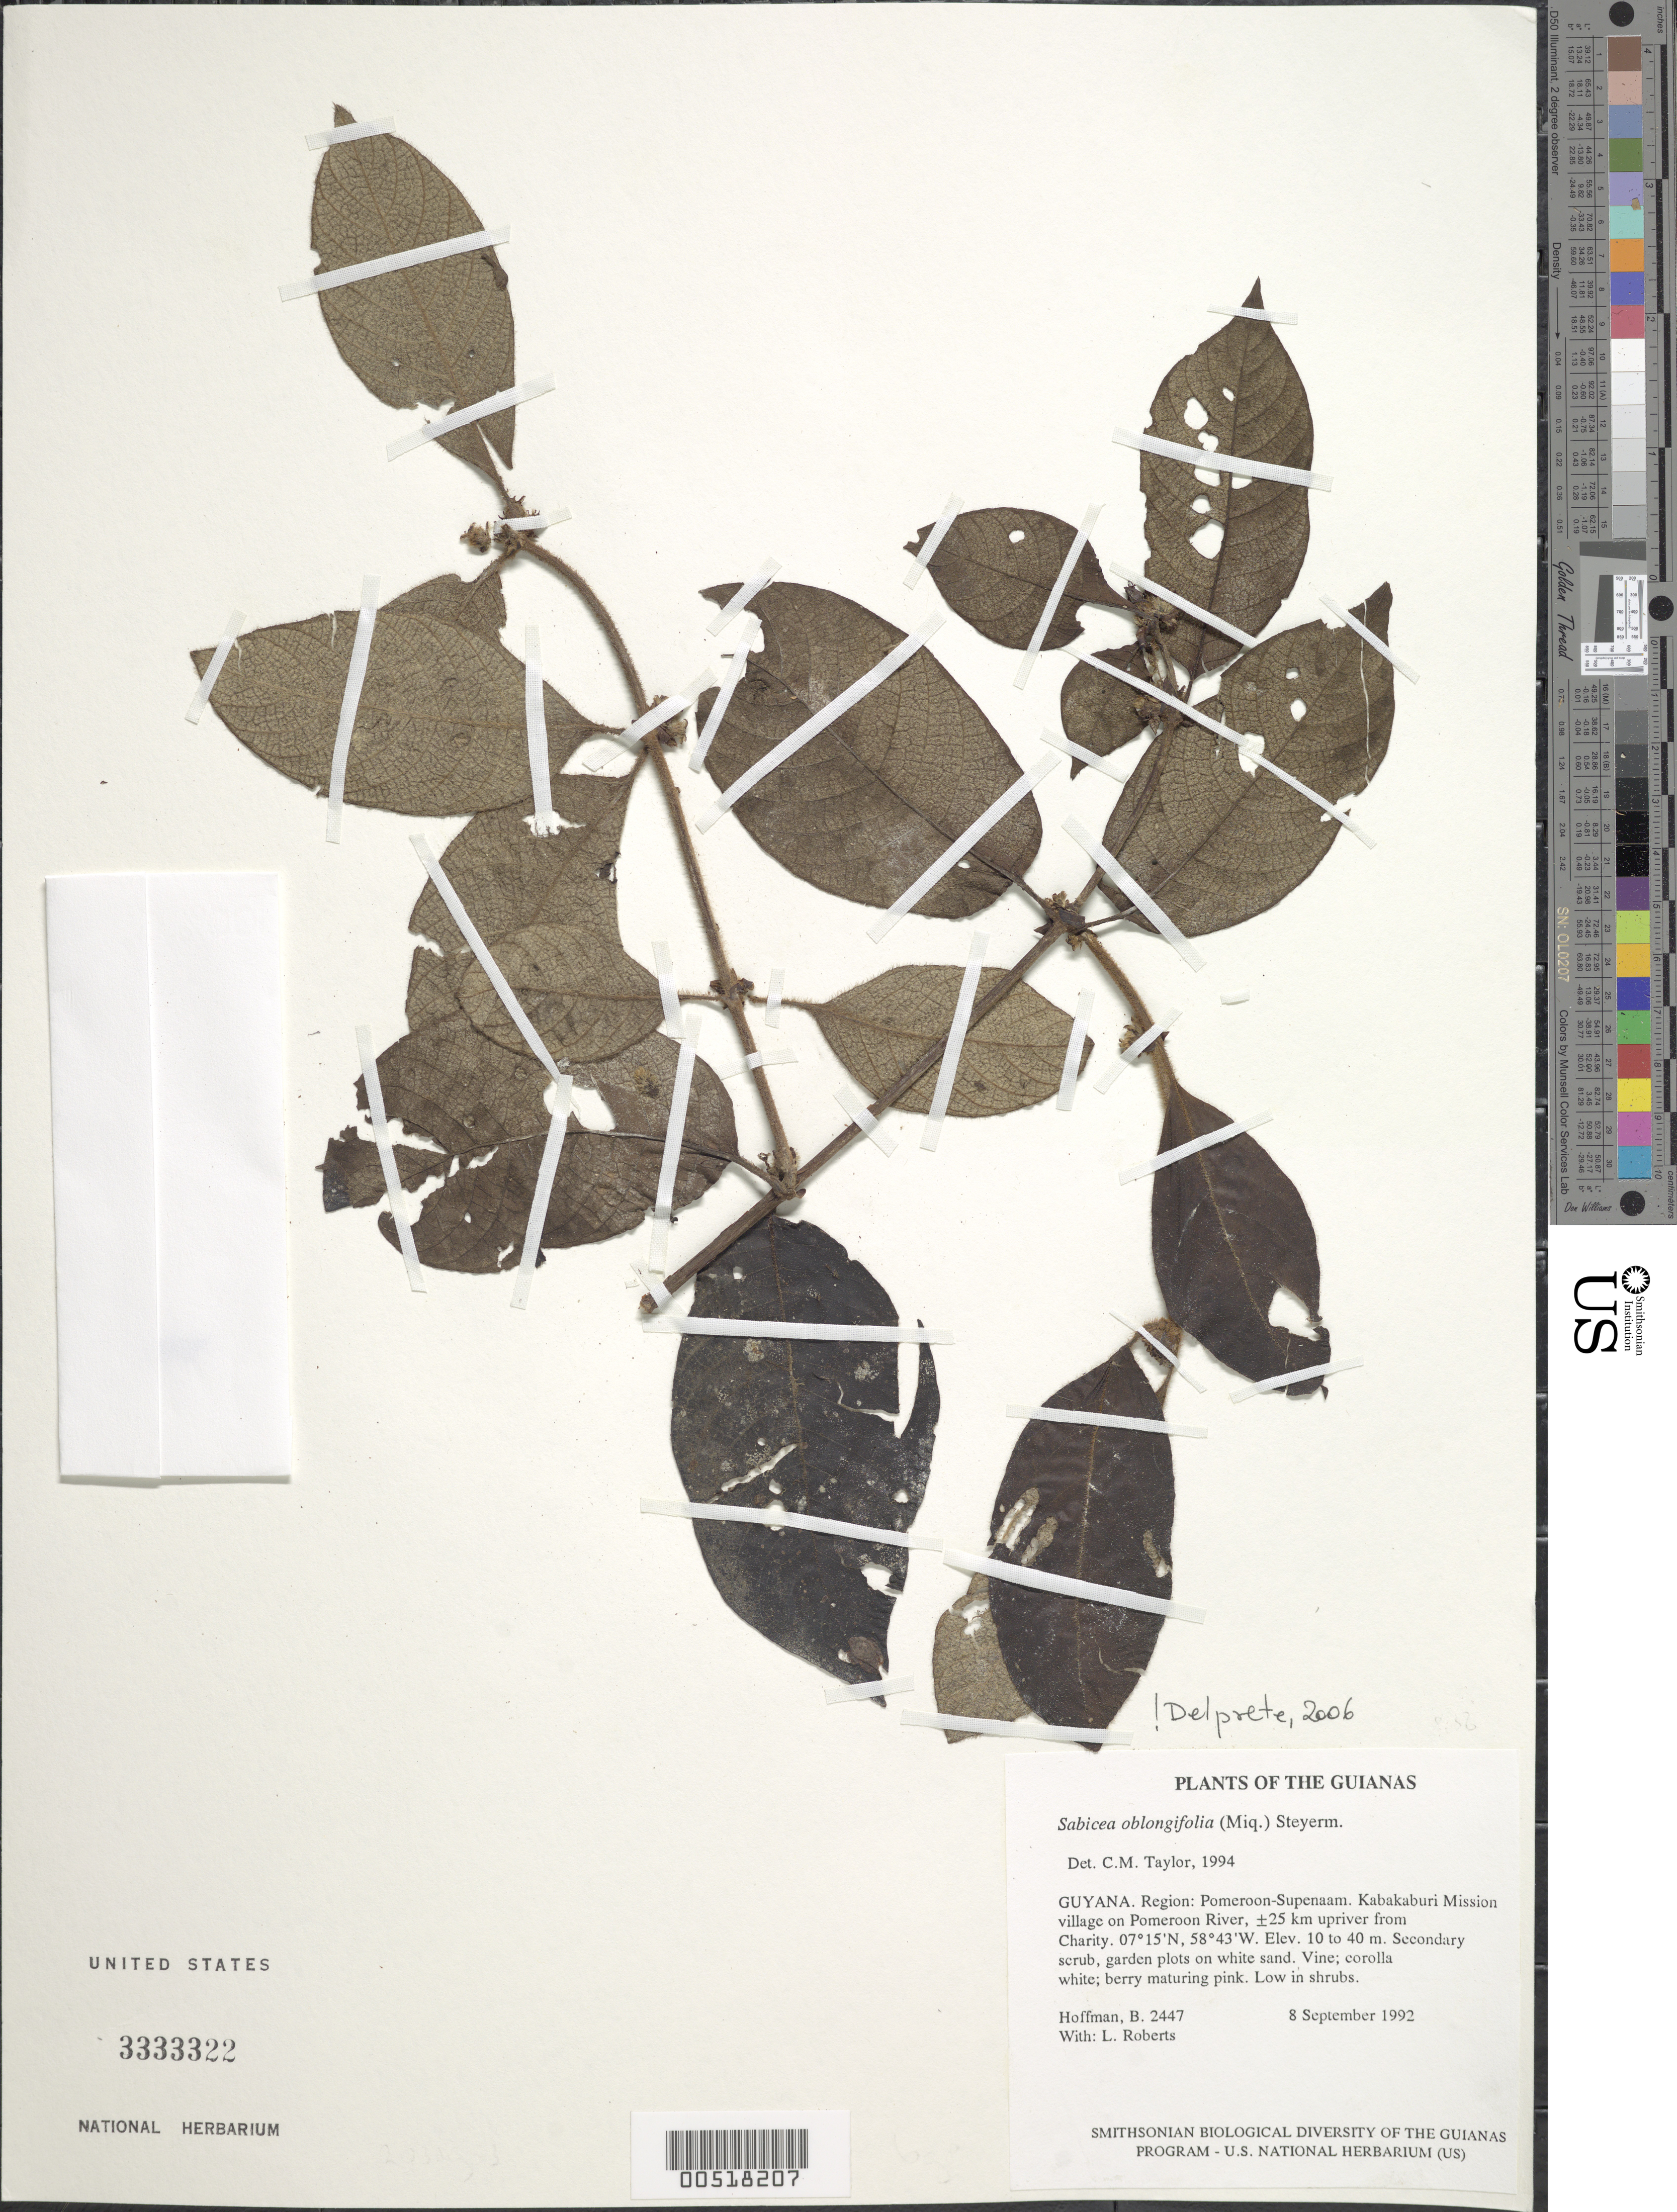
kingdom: Plantae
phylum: Tracheophyta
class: Magnoliopsida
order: Gentianales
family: Rubiaceae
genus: Sabicea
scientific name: Sabicea oblongifolia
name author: (Miq.) Steyerm.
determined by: Delprete, P. G., Herb. de Guyane Cay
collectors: B. Hoffman & L. Roberts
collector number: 2447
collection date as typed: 8 September 1992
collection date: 1992-09-08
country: Guyana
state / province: Pomeroon-Supenaam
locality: Kabakaburi Mission village on Pomeroon River, ±25 km upriver from Charity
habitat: Secondary scrub, garden plots on white sand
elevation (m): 10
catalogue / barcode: US 3333322